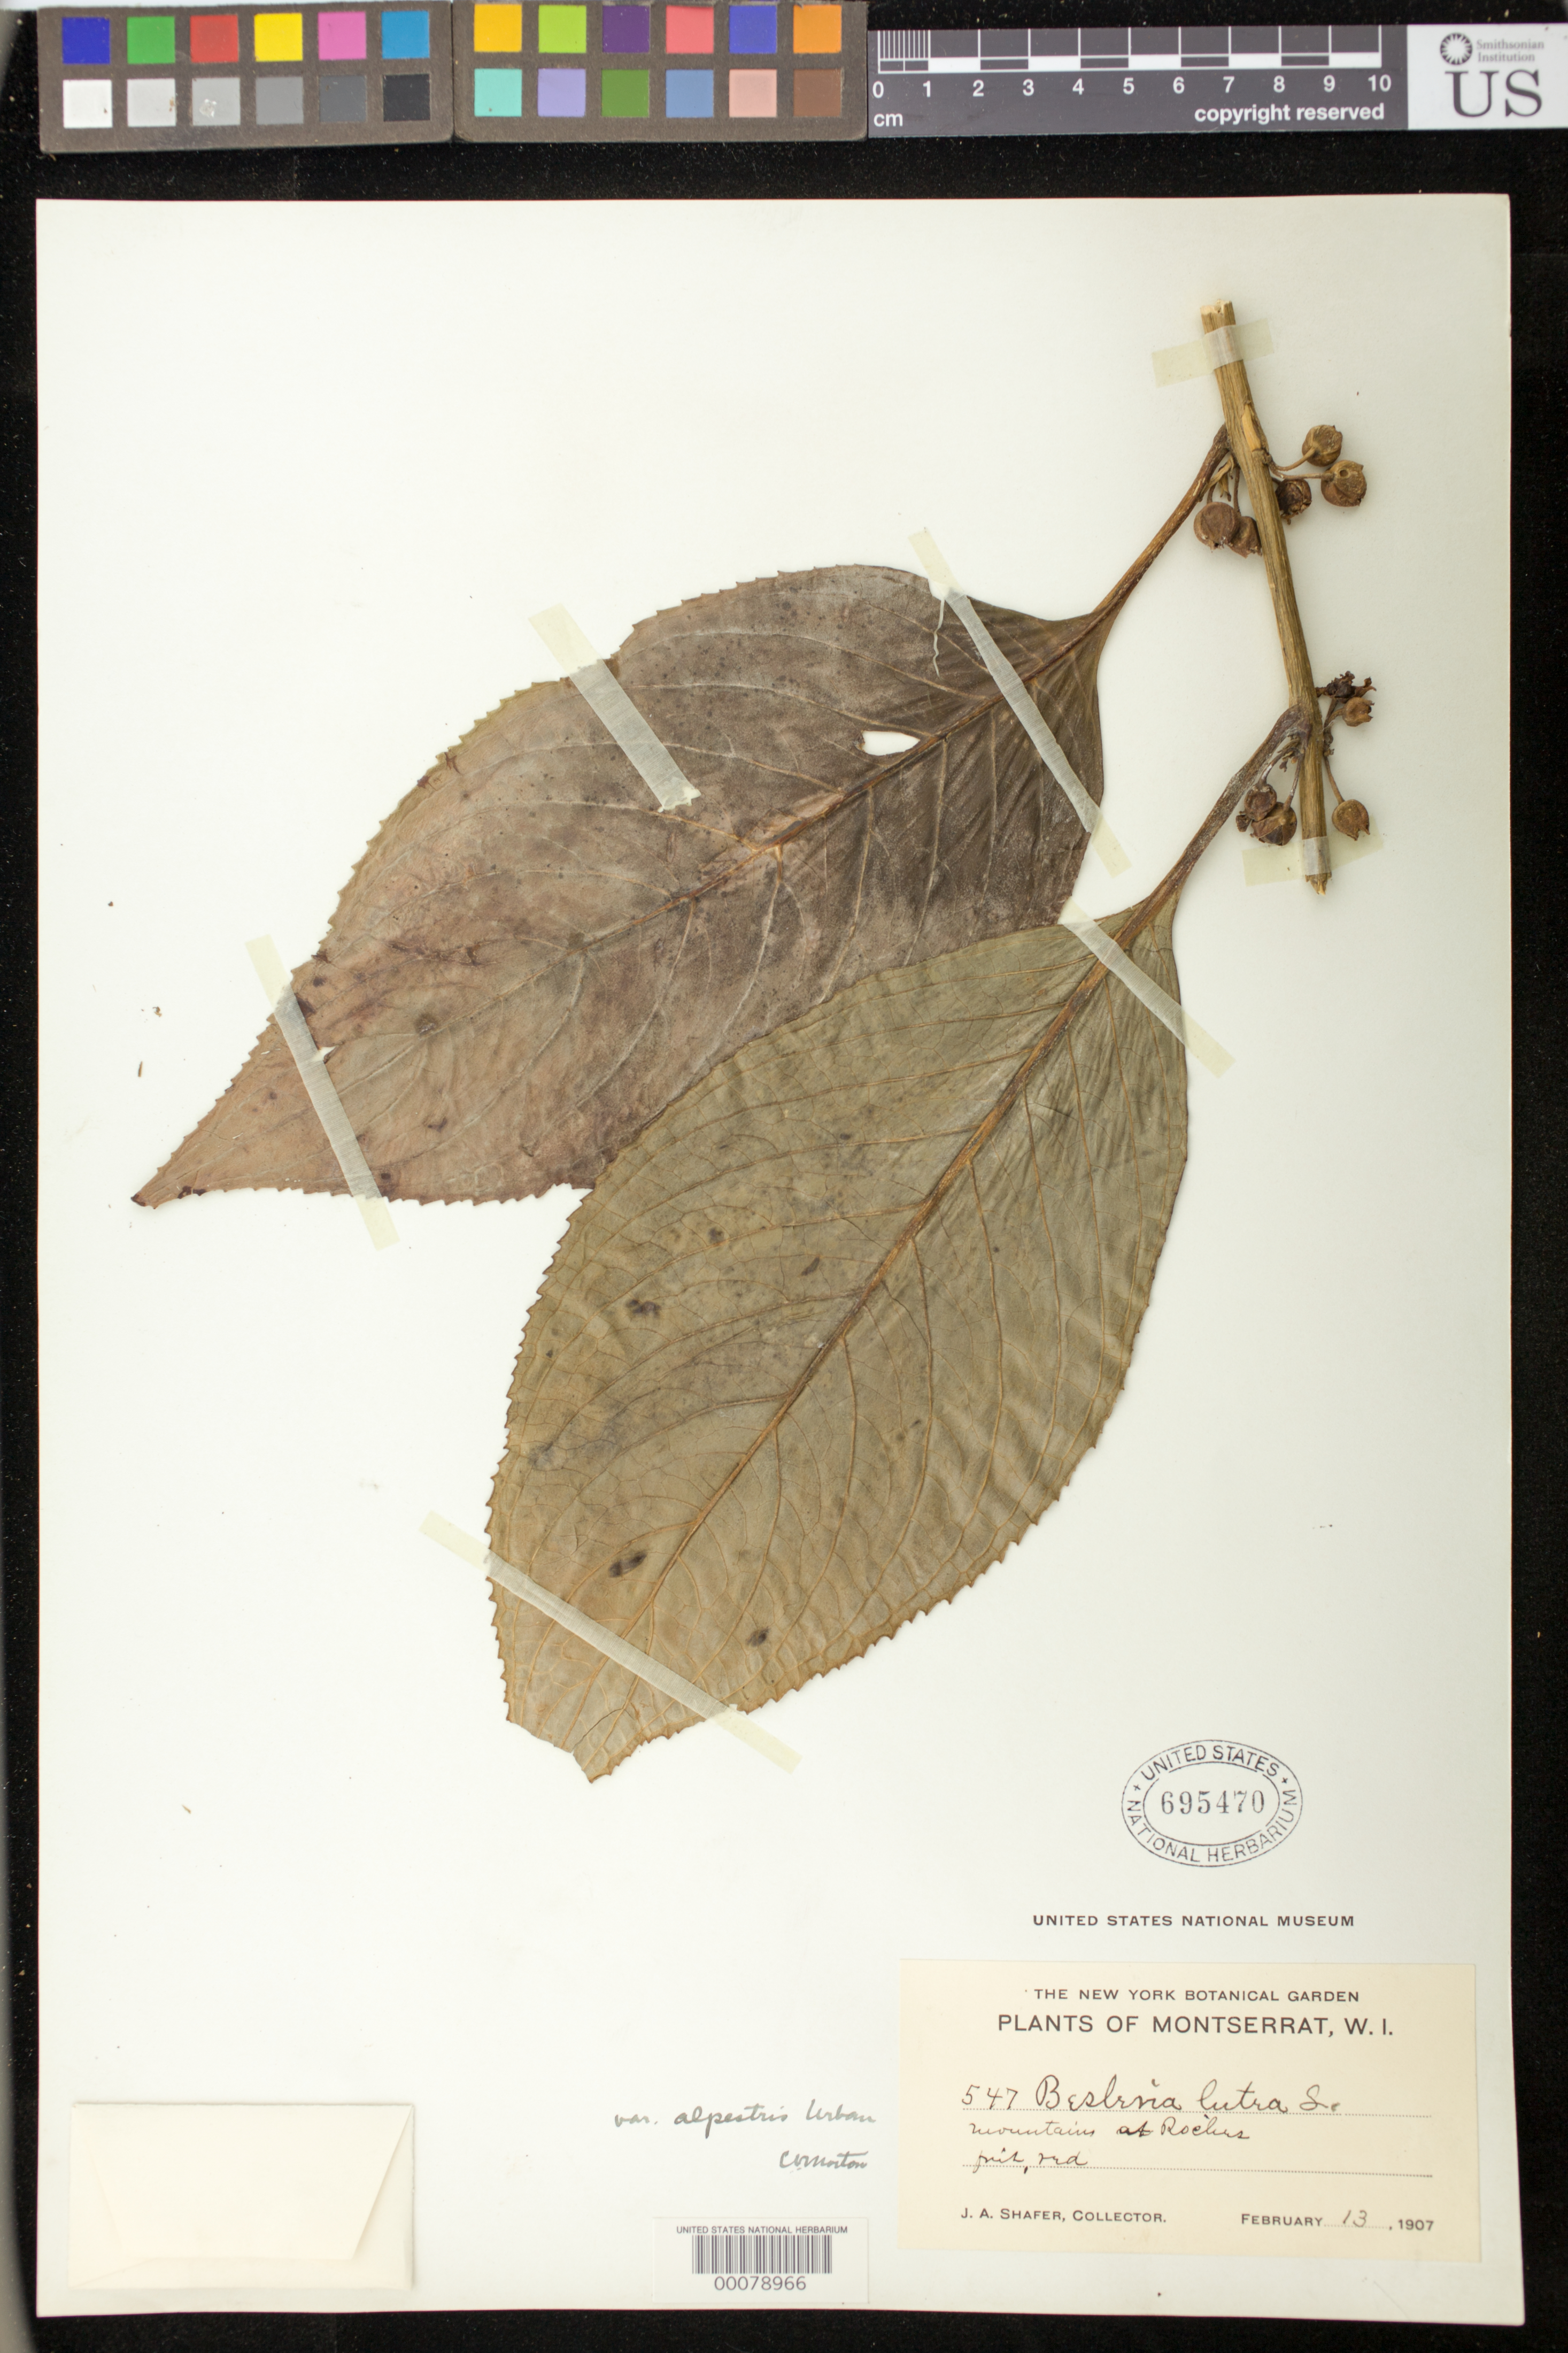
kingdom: Plantae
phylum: Tracheophyta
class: Magnoliopsida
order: Lamiales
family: Gesneriaceae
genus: Besleria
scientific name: Besleria lutea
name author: L.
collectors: J. A. Shafer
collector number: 547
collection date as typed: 13 Feb 1907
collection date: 1907-02-13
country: Montserrat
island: Montserrat I.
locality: Mountains at Rochers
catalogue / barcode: US 695470